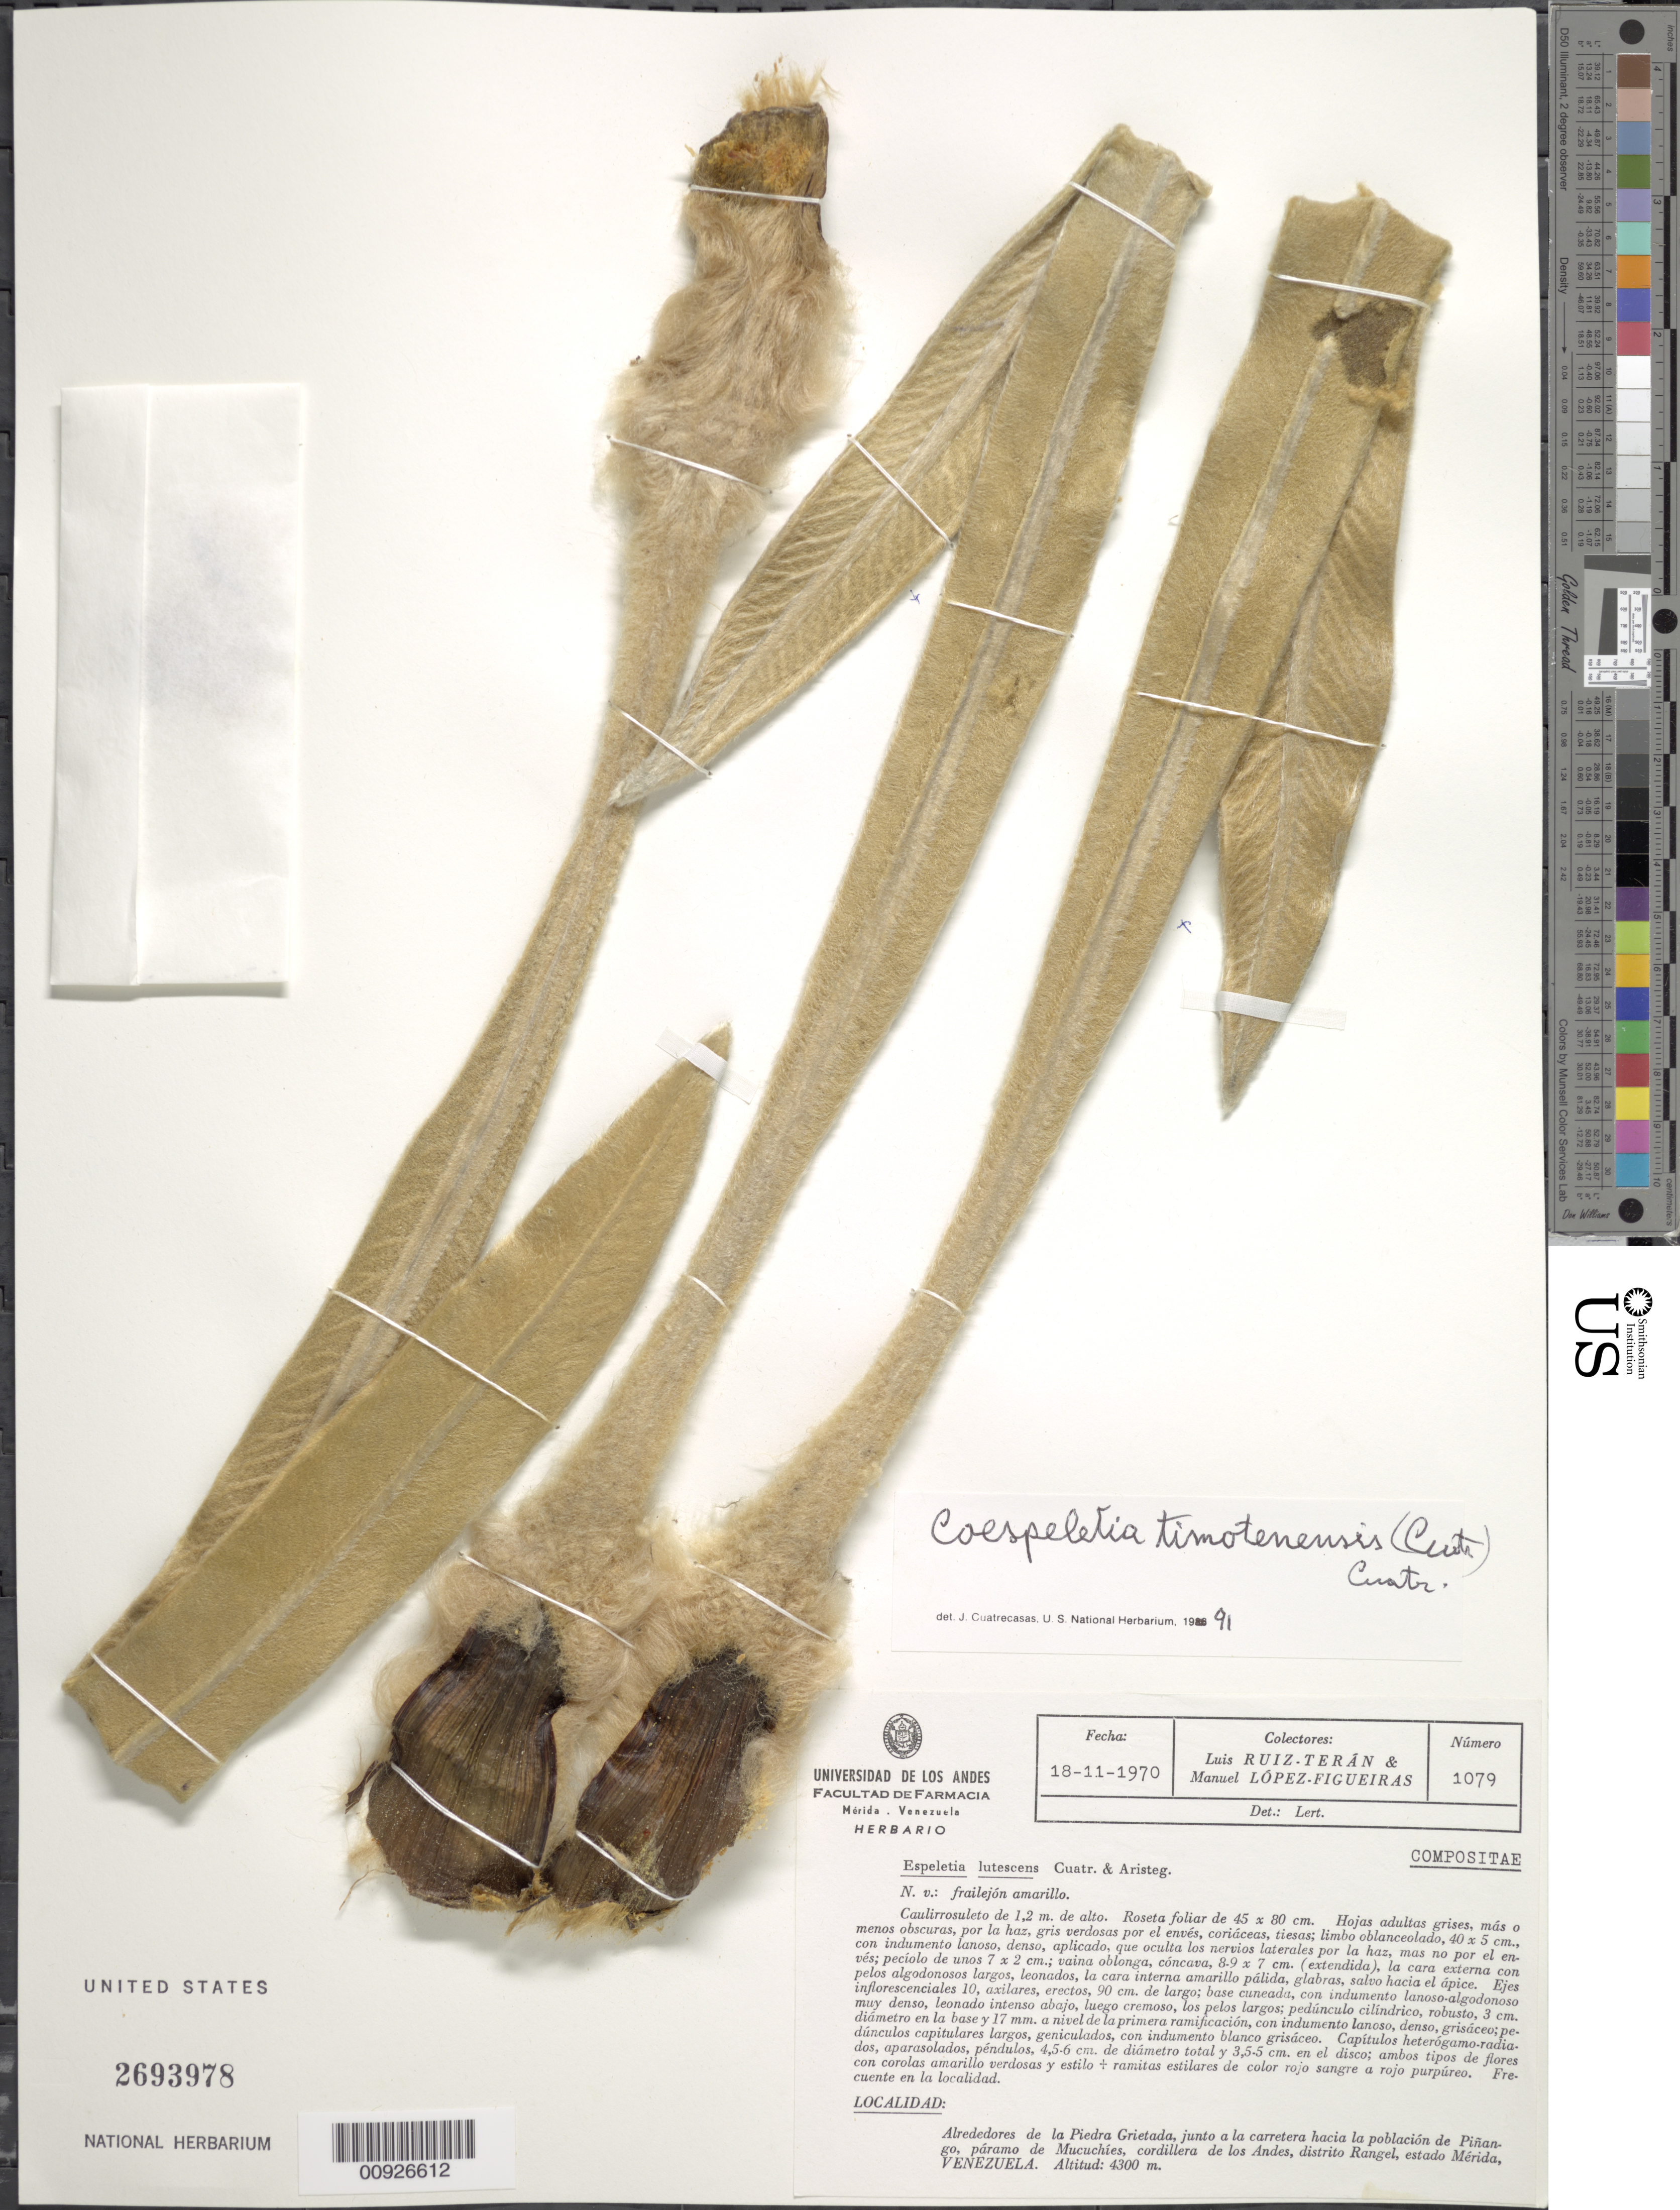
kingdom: Plantae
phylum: Tracheophyta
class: Magnoliopsida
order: Asterales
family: Asteraceae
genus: Coespeletia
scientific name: Coespeletia timotensis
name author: (Cuatrec.) Cuatrec.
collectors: L. E. Ruíz-Terán & M. López Figueiras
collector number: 1079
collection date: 1970-11-18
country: Venezuela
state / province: Mérida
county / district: Rangel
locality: Páramo de Mucuchíes. Alrededor de la Piedra Grietada, junto a la carretera hacia la población de Piñango.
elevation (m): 4300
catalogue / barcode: US 2693978